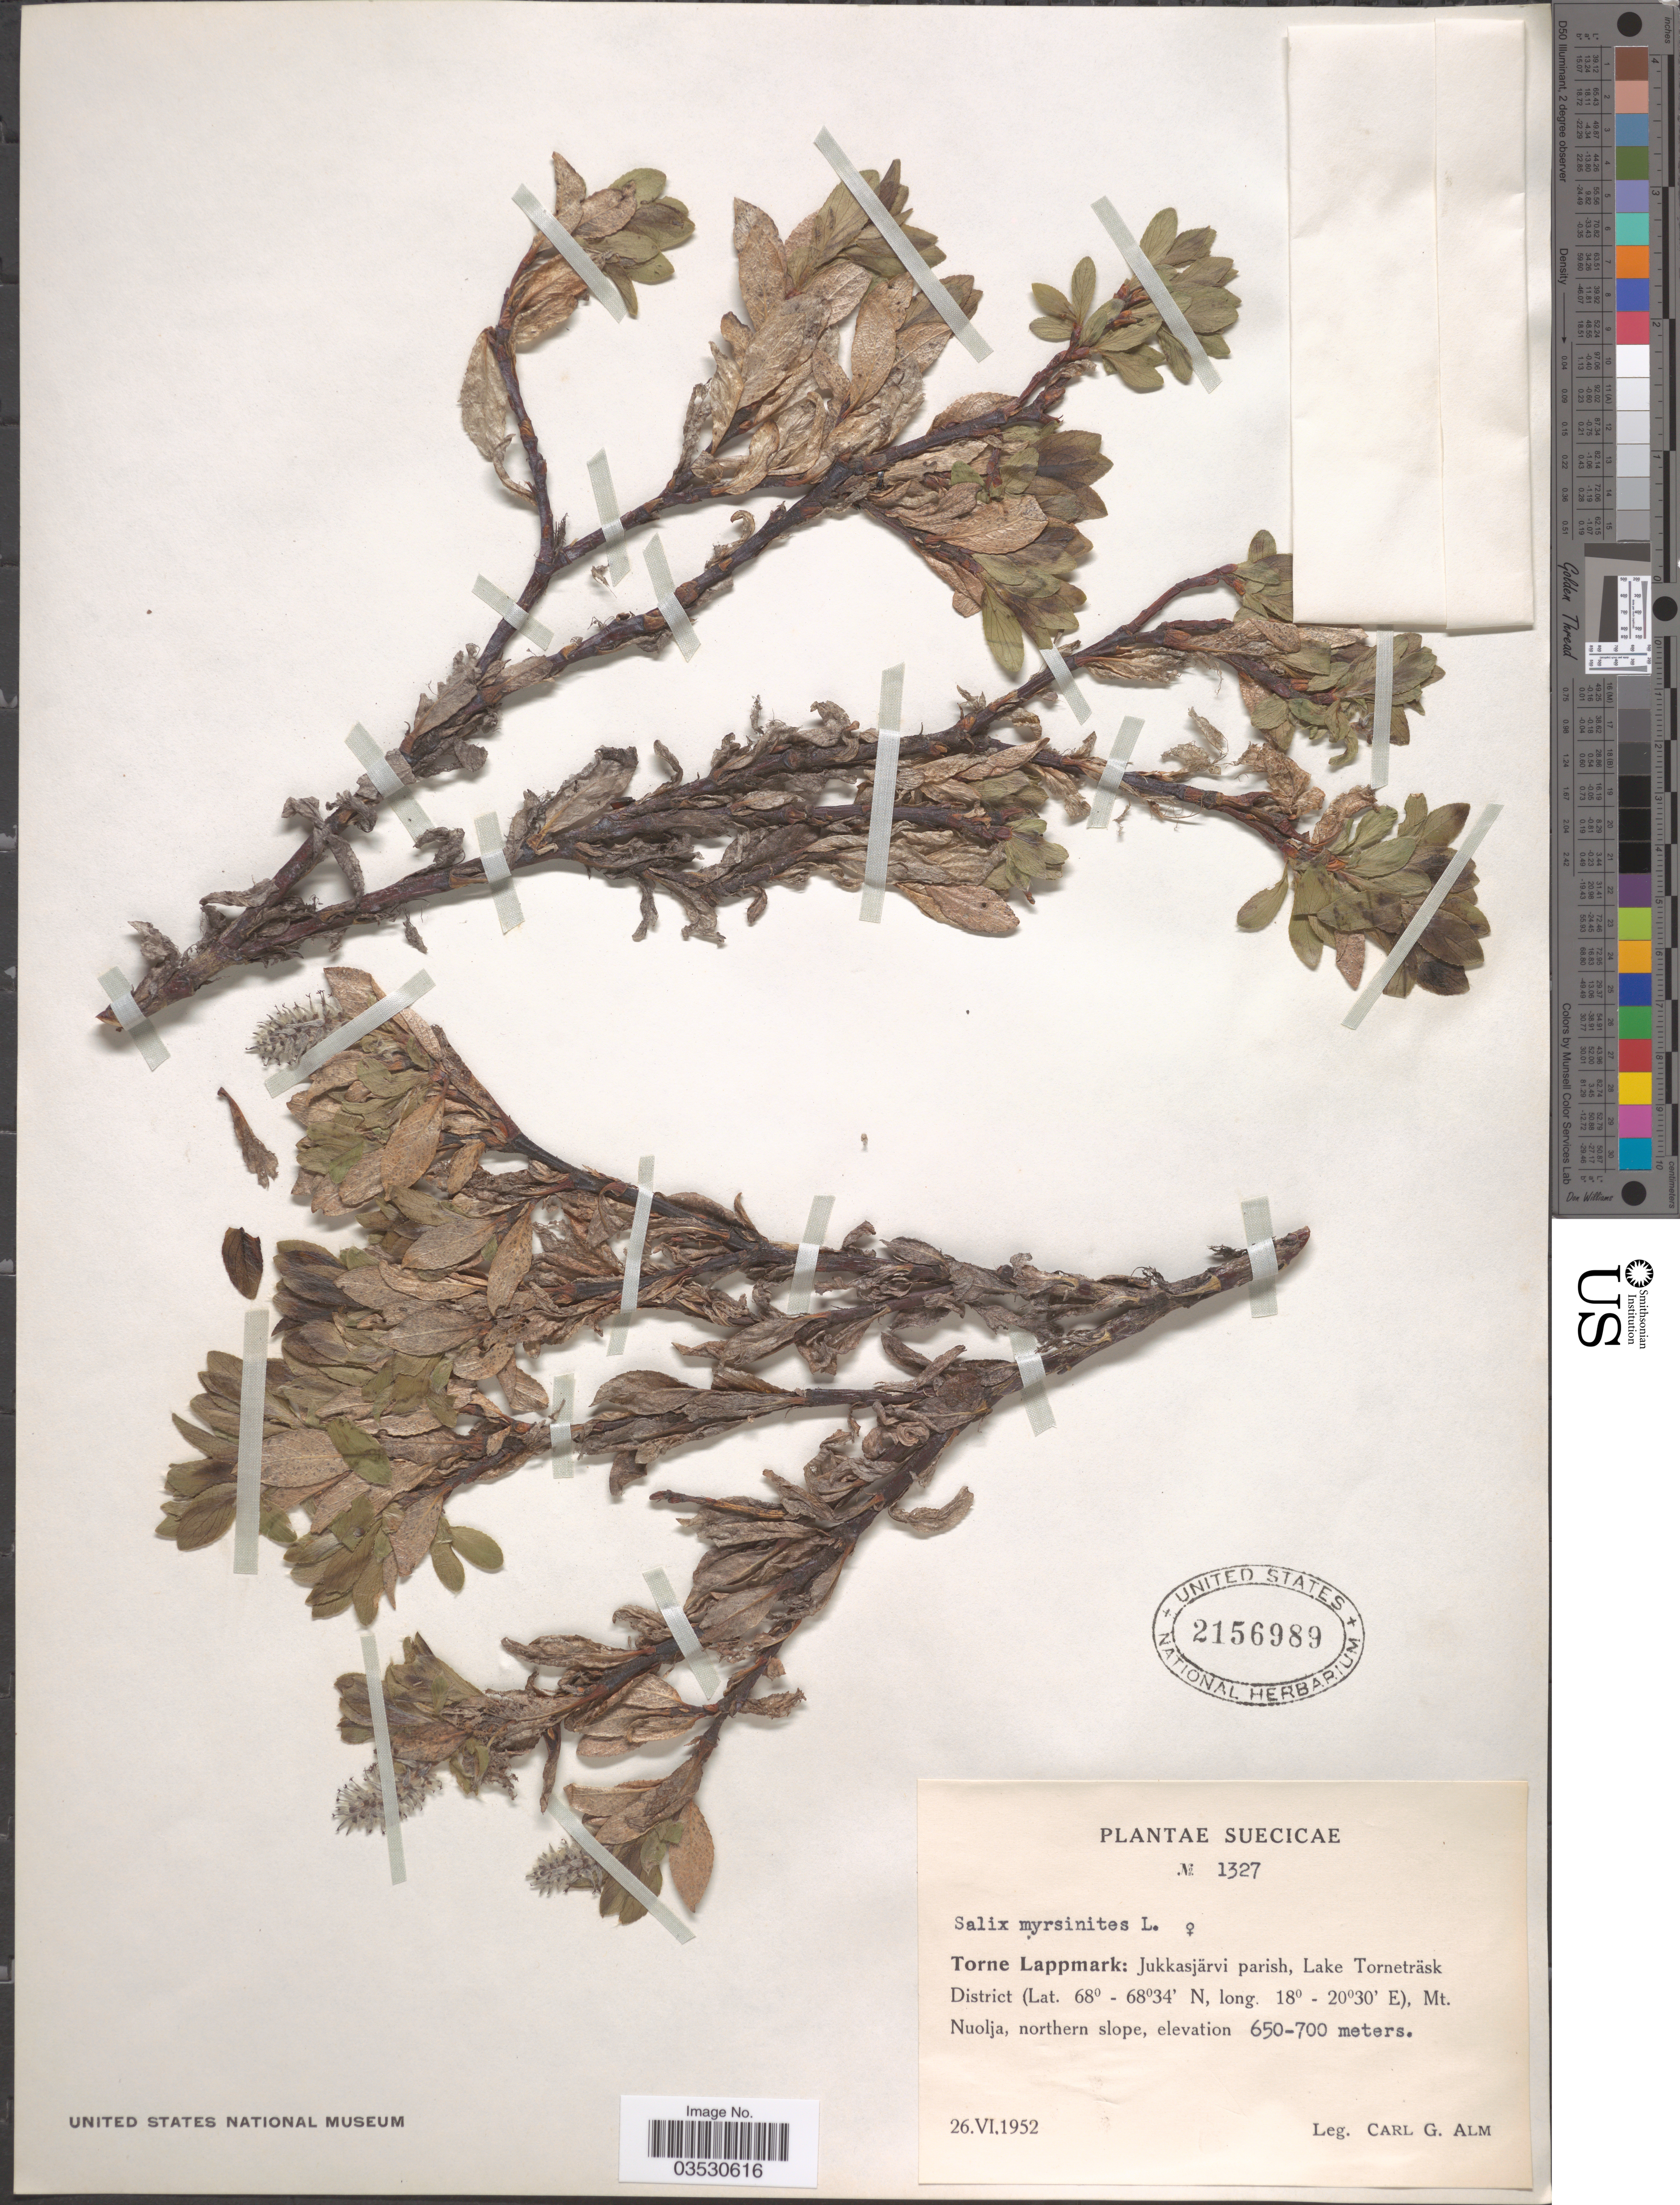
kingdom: Plantae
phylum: Tracheophyta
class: Magnoliopsida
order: Malpighiales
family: Salicaceae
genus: Salix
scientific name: Salix myrsinites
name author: L.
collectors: C. G. Alm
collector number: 1327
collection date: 1952-06-26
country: Sweden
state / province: Norrbotten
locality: Torne Lappmark: Jukkasjärvi parish, Lake Torneträsk District, Mt. Nuolja, northern slope.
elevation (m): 650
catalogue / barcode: US 2156989